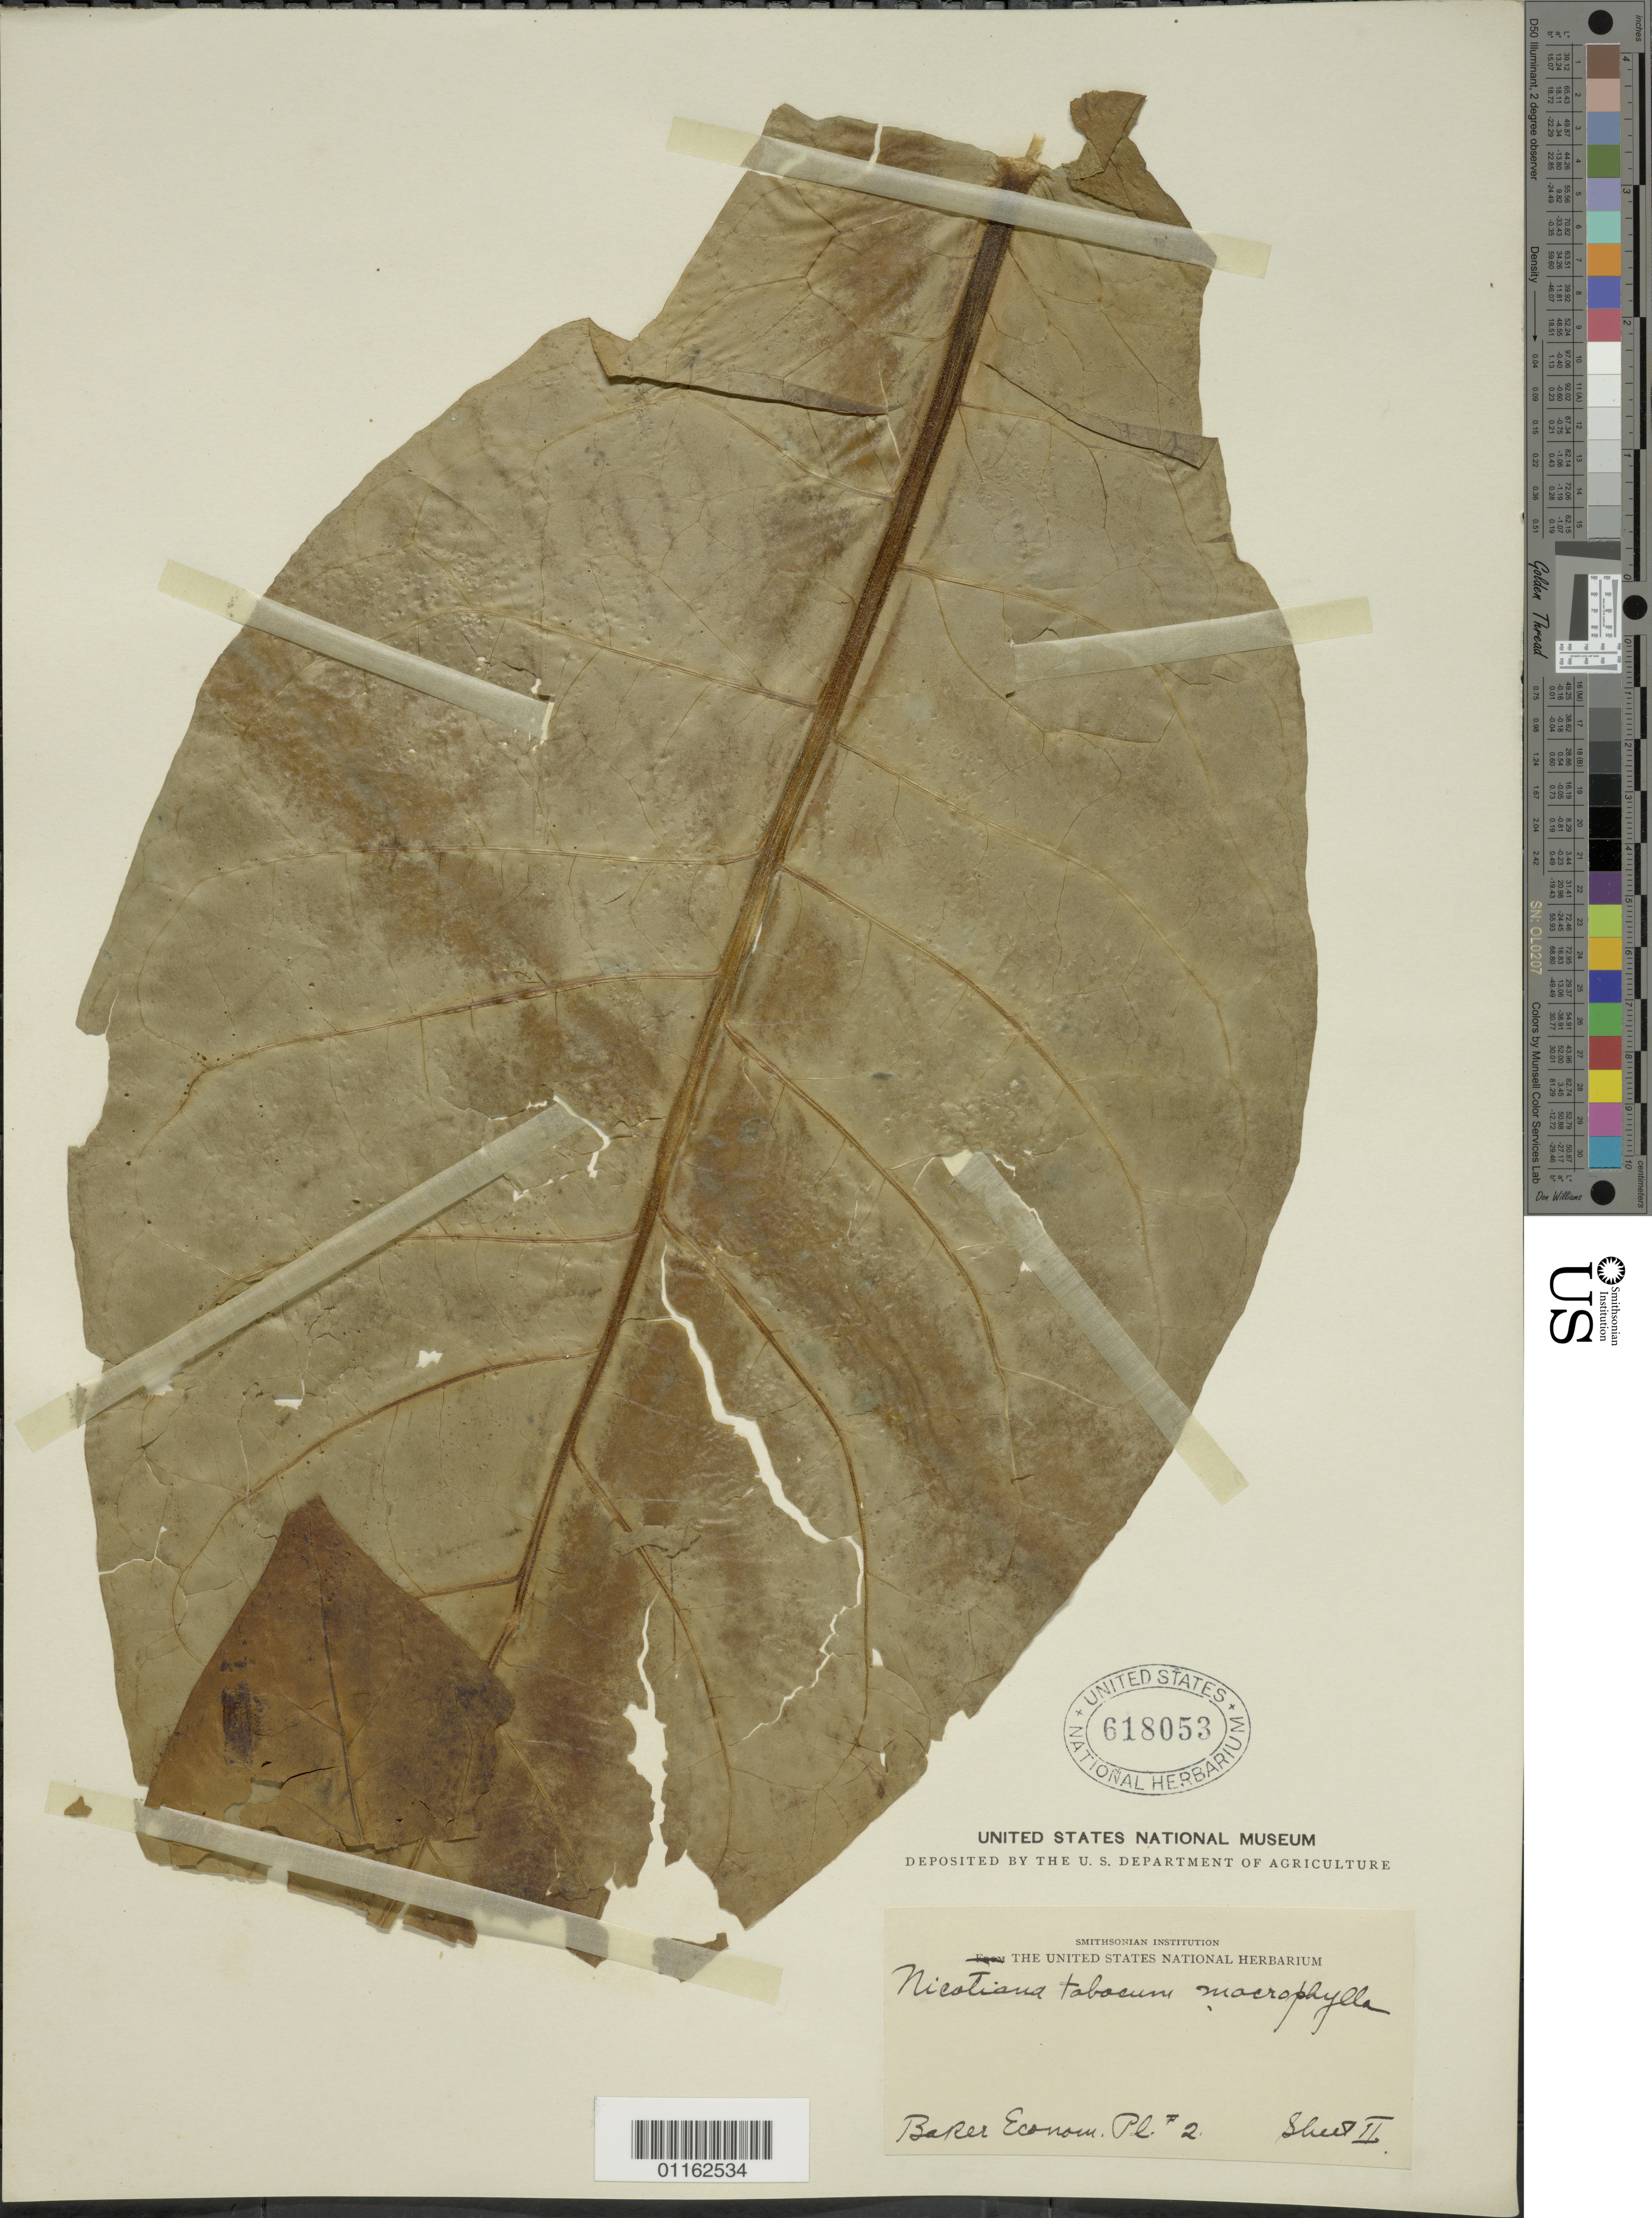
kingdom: Plantae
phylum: Tracheophyta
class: Magnoliopsida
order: Solanales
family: Solanaceae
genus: Nicotiana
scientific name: Nicotiana tabacum var. macrophylla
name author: Schrank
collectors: -- Baker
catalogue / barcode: US 618053